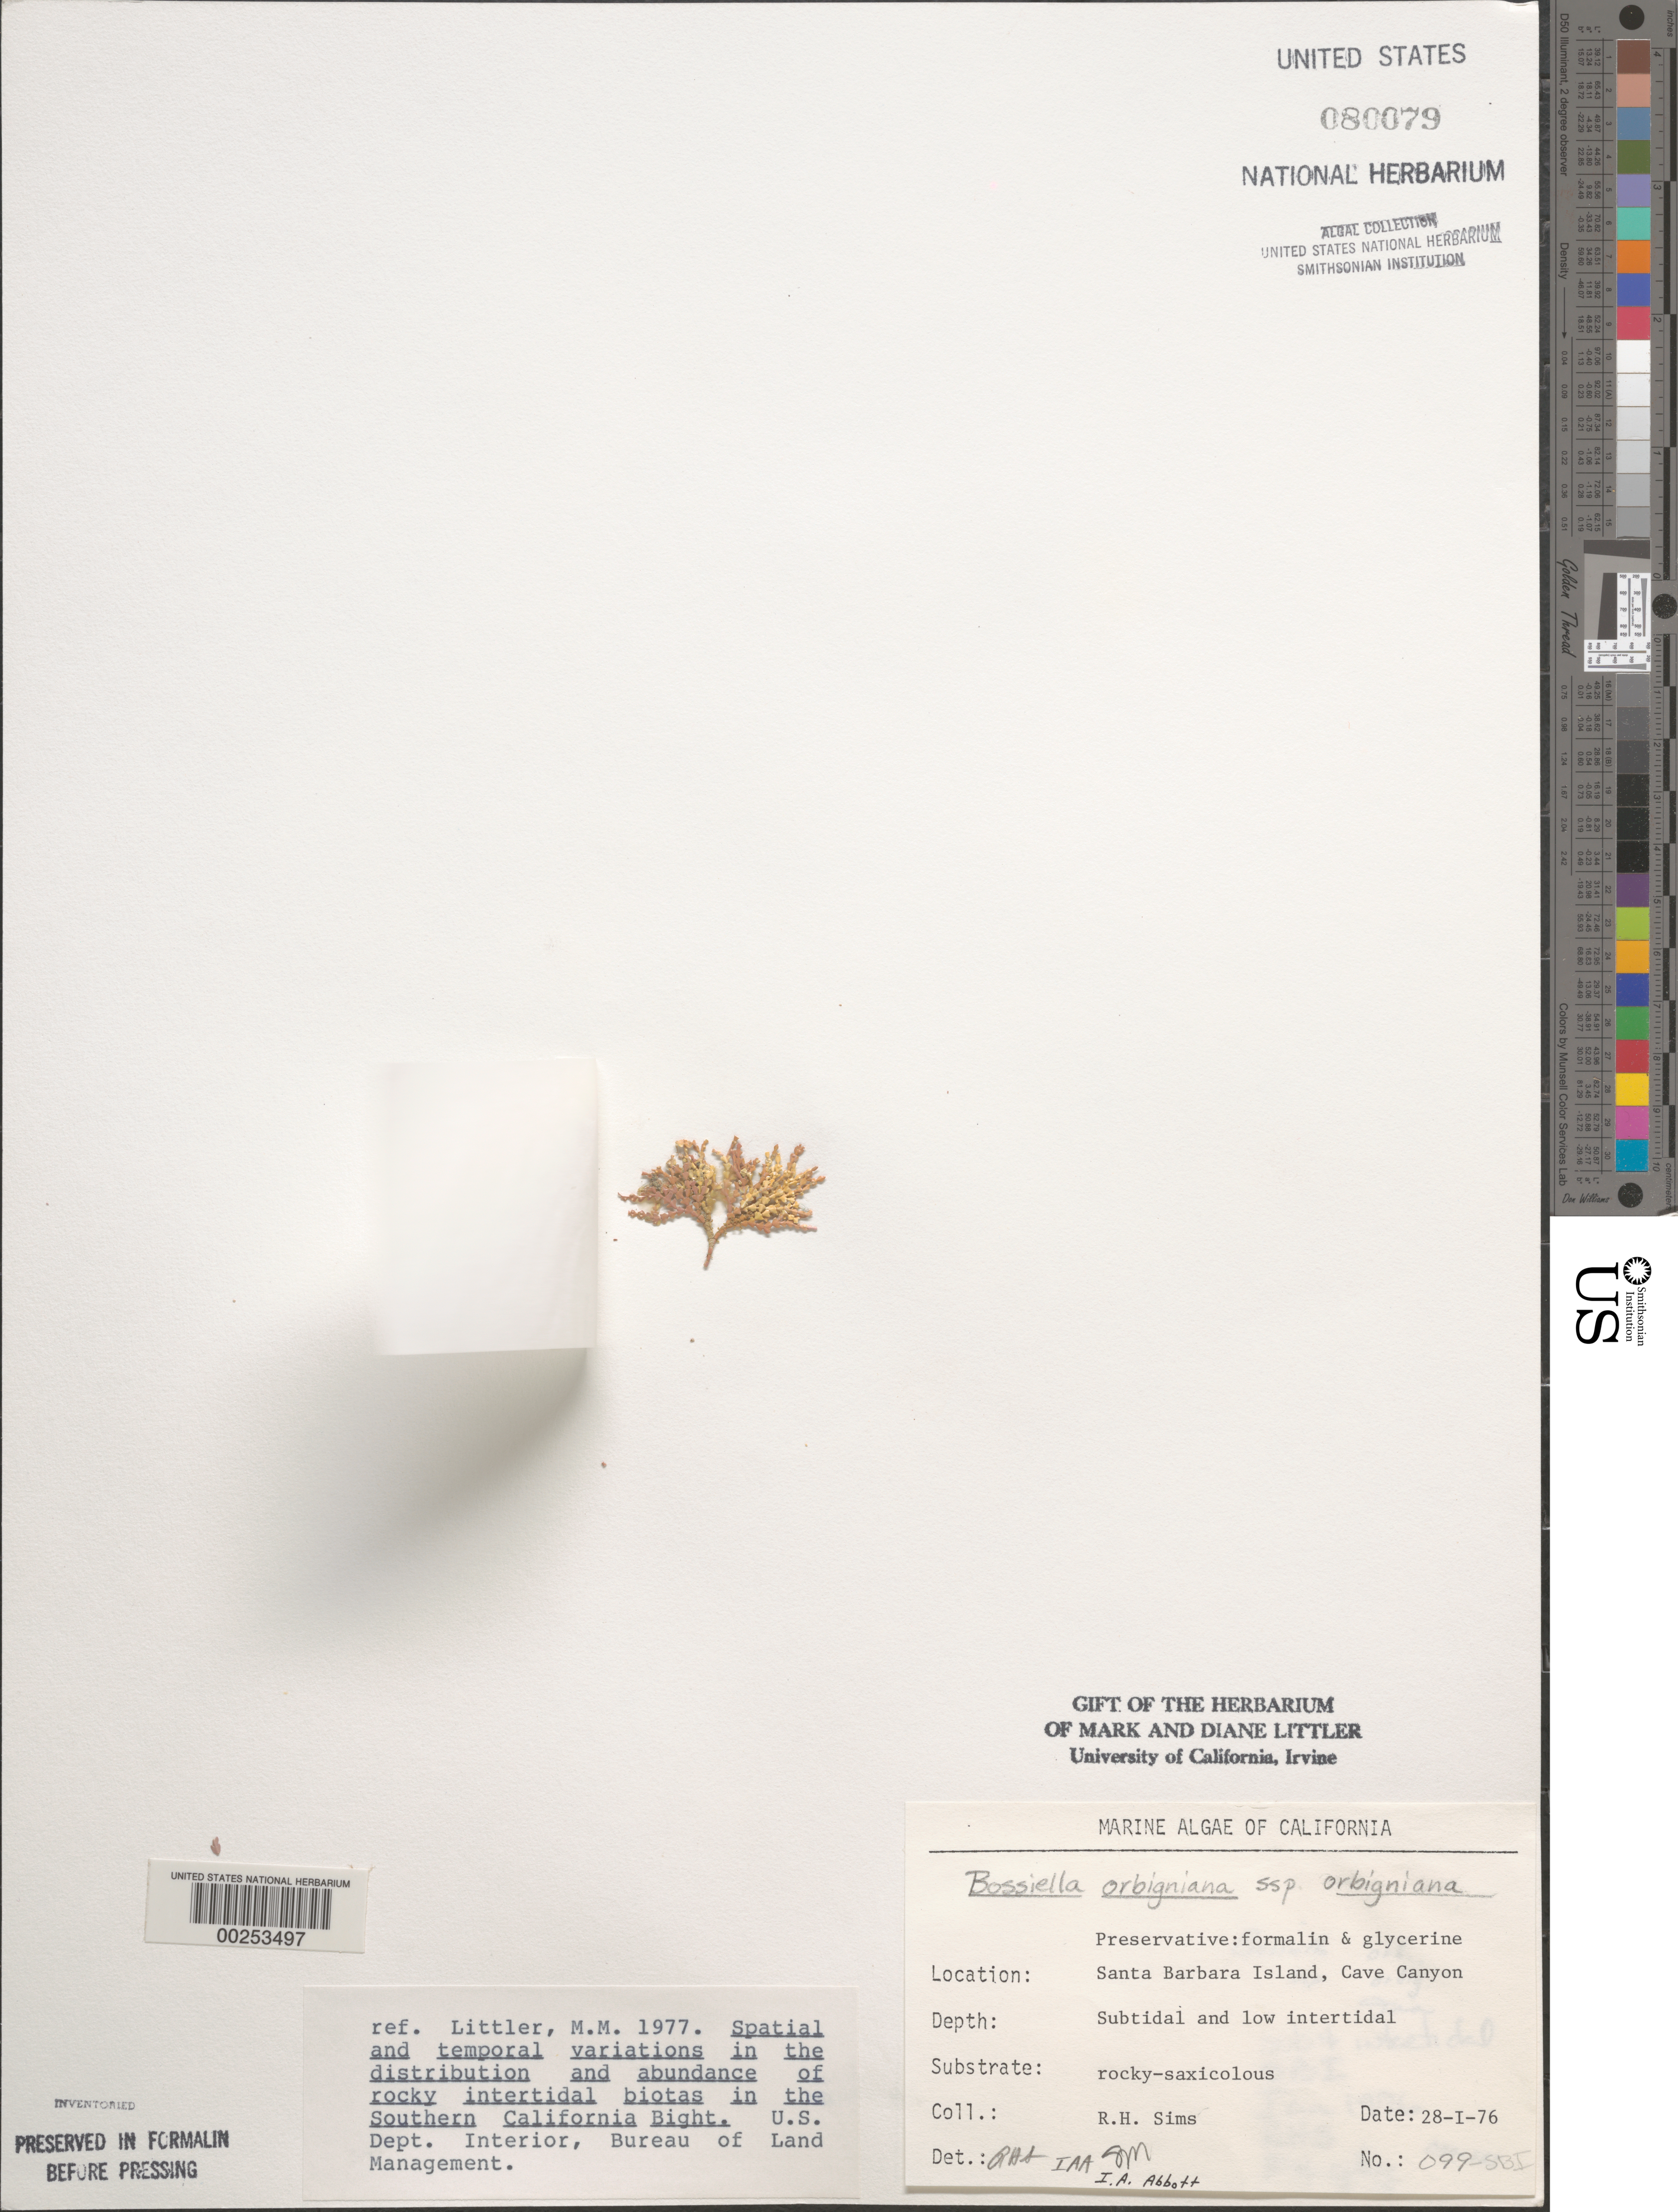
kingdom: Plantae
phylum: Rhodophyta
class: Florideophyceae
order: Corallinales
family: Corallinaceae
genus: Bossiella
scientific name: Bossiella orbigniana subsp. orbigniana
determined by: Abbott, I. A.; et al.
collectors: R. H. Sims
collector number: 099-SBI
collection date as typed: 28 Jan 1976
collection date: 1976-01-28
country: United States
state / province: California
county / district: Santa Barbara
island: Santa Barbara Island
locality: Cave Canyon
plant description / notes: BLM-SOCALBIGHT Rocky Intertidal Survey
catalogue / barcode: US 80079